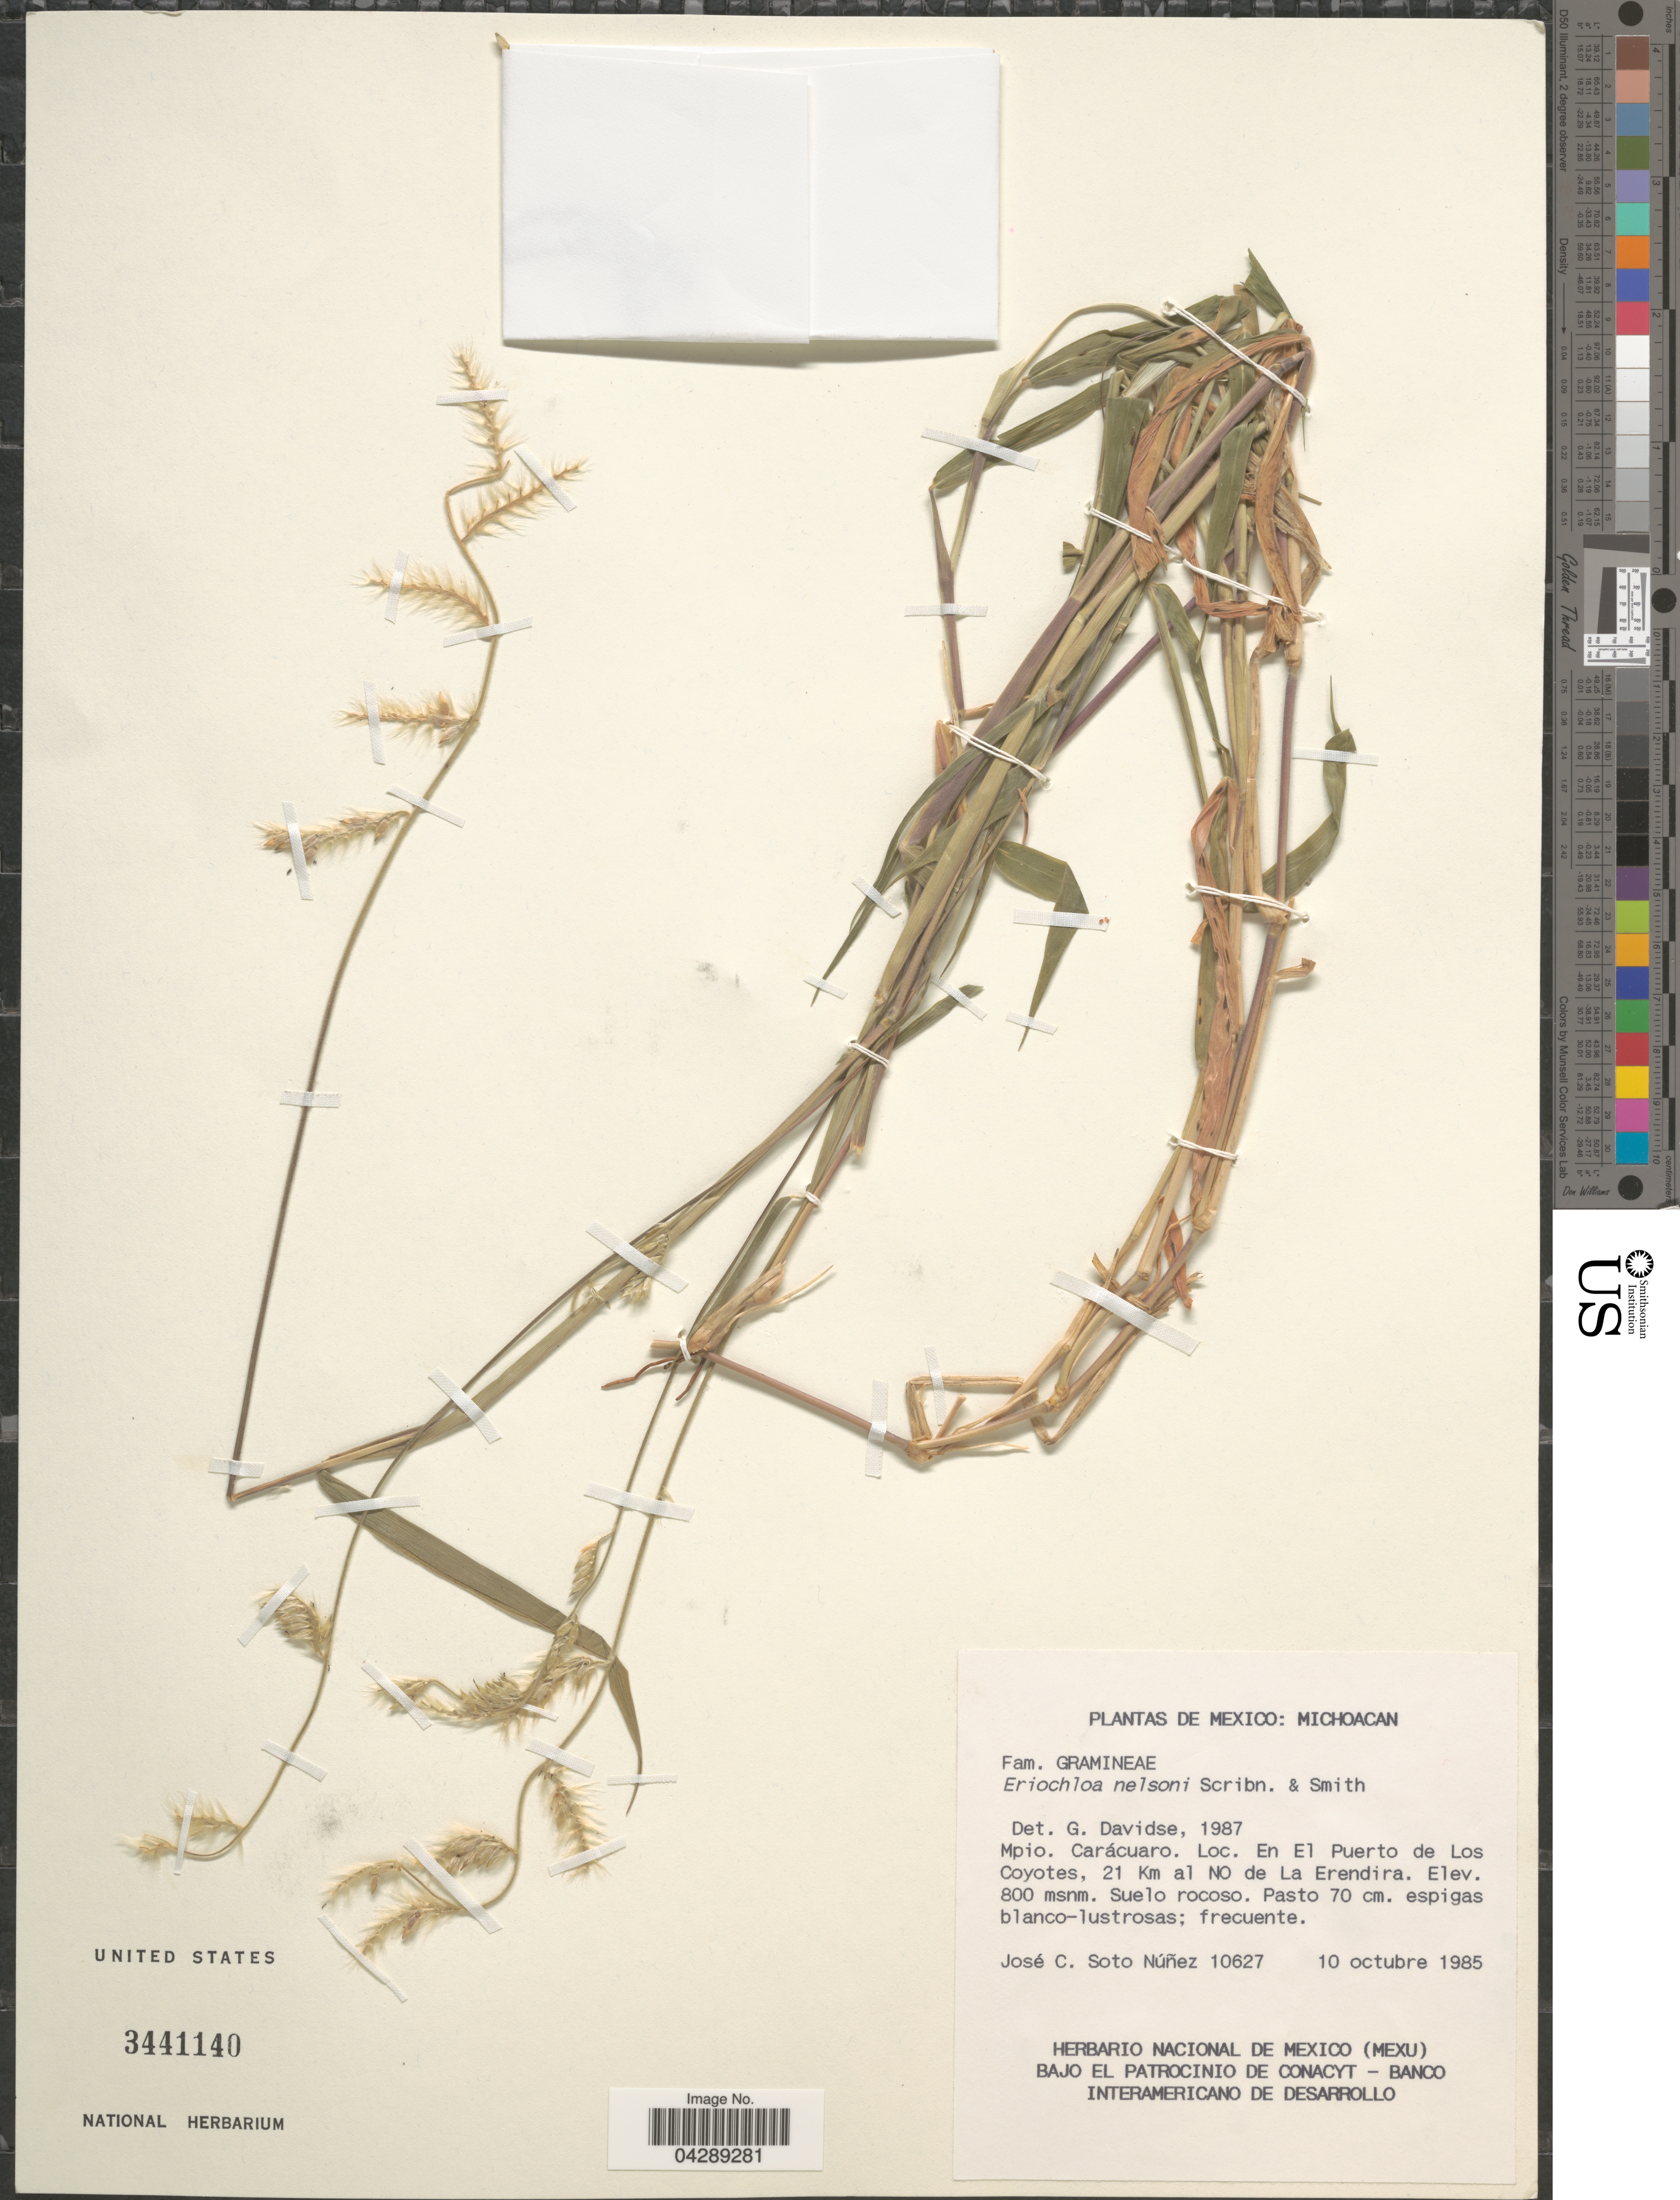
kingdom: Plantae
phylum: Tracheophyta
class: Liliopsida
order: Poales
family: Poaceae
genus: Eriochloa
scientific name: Eriochloa nelsonii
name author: Scribn. & J.G. Sm.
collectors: J. Soto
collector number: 10627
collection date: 1985-10-10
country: Mexico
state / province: Michoacán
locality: Mpio. Carácuaro. En El Puerto de Los Coyotes, 21 Km al NO de La Erendira.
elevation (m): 800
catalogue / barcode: US 3441140